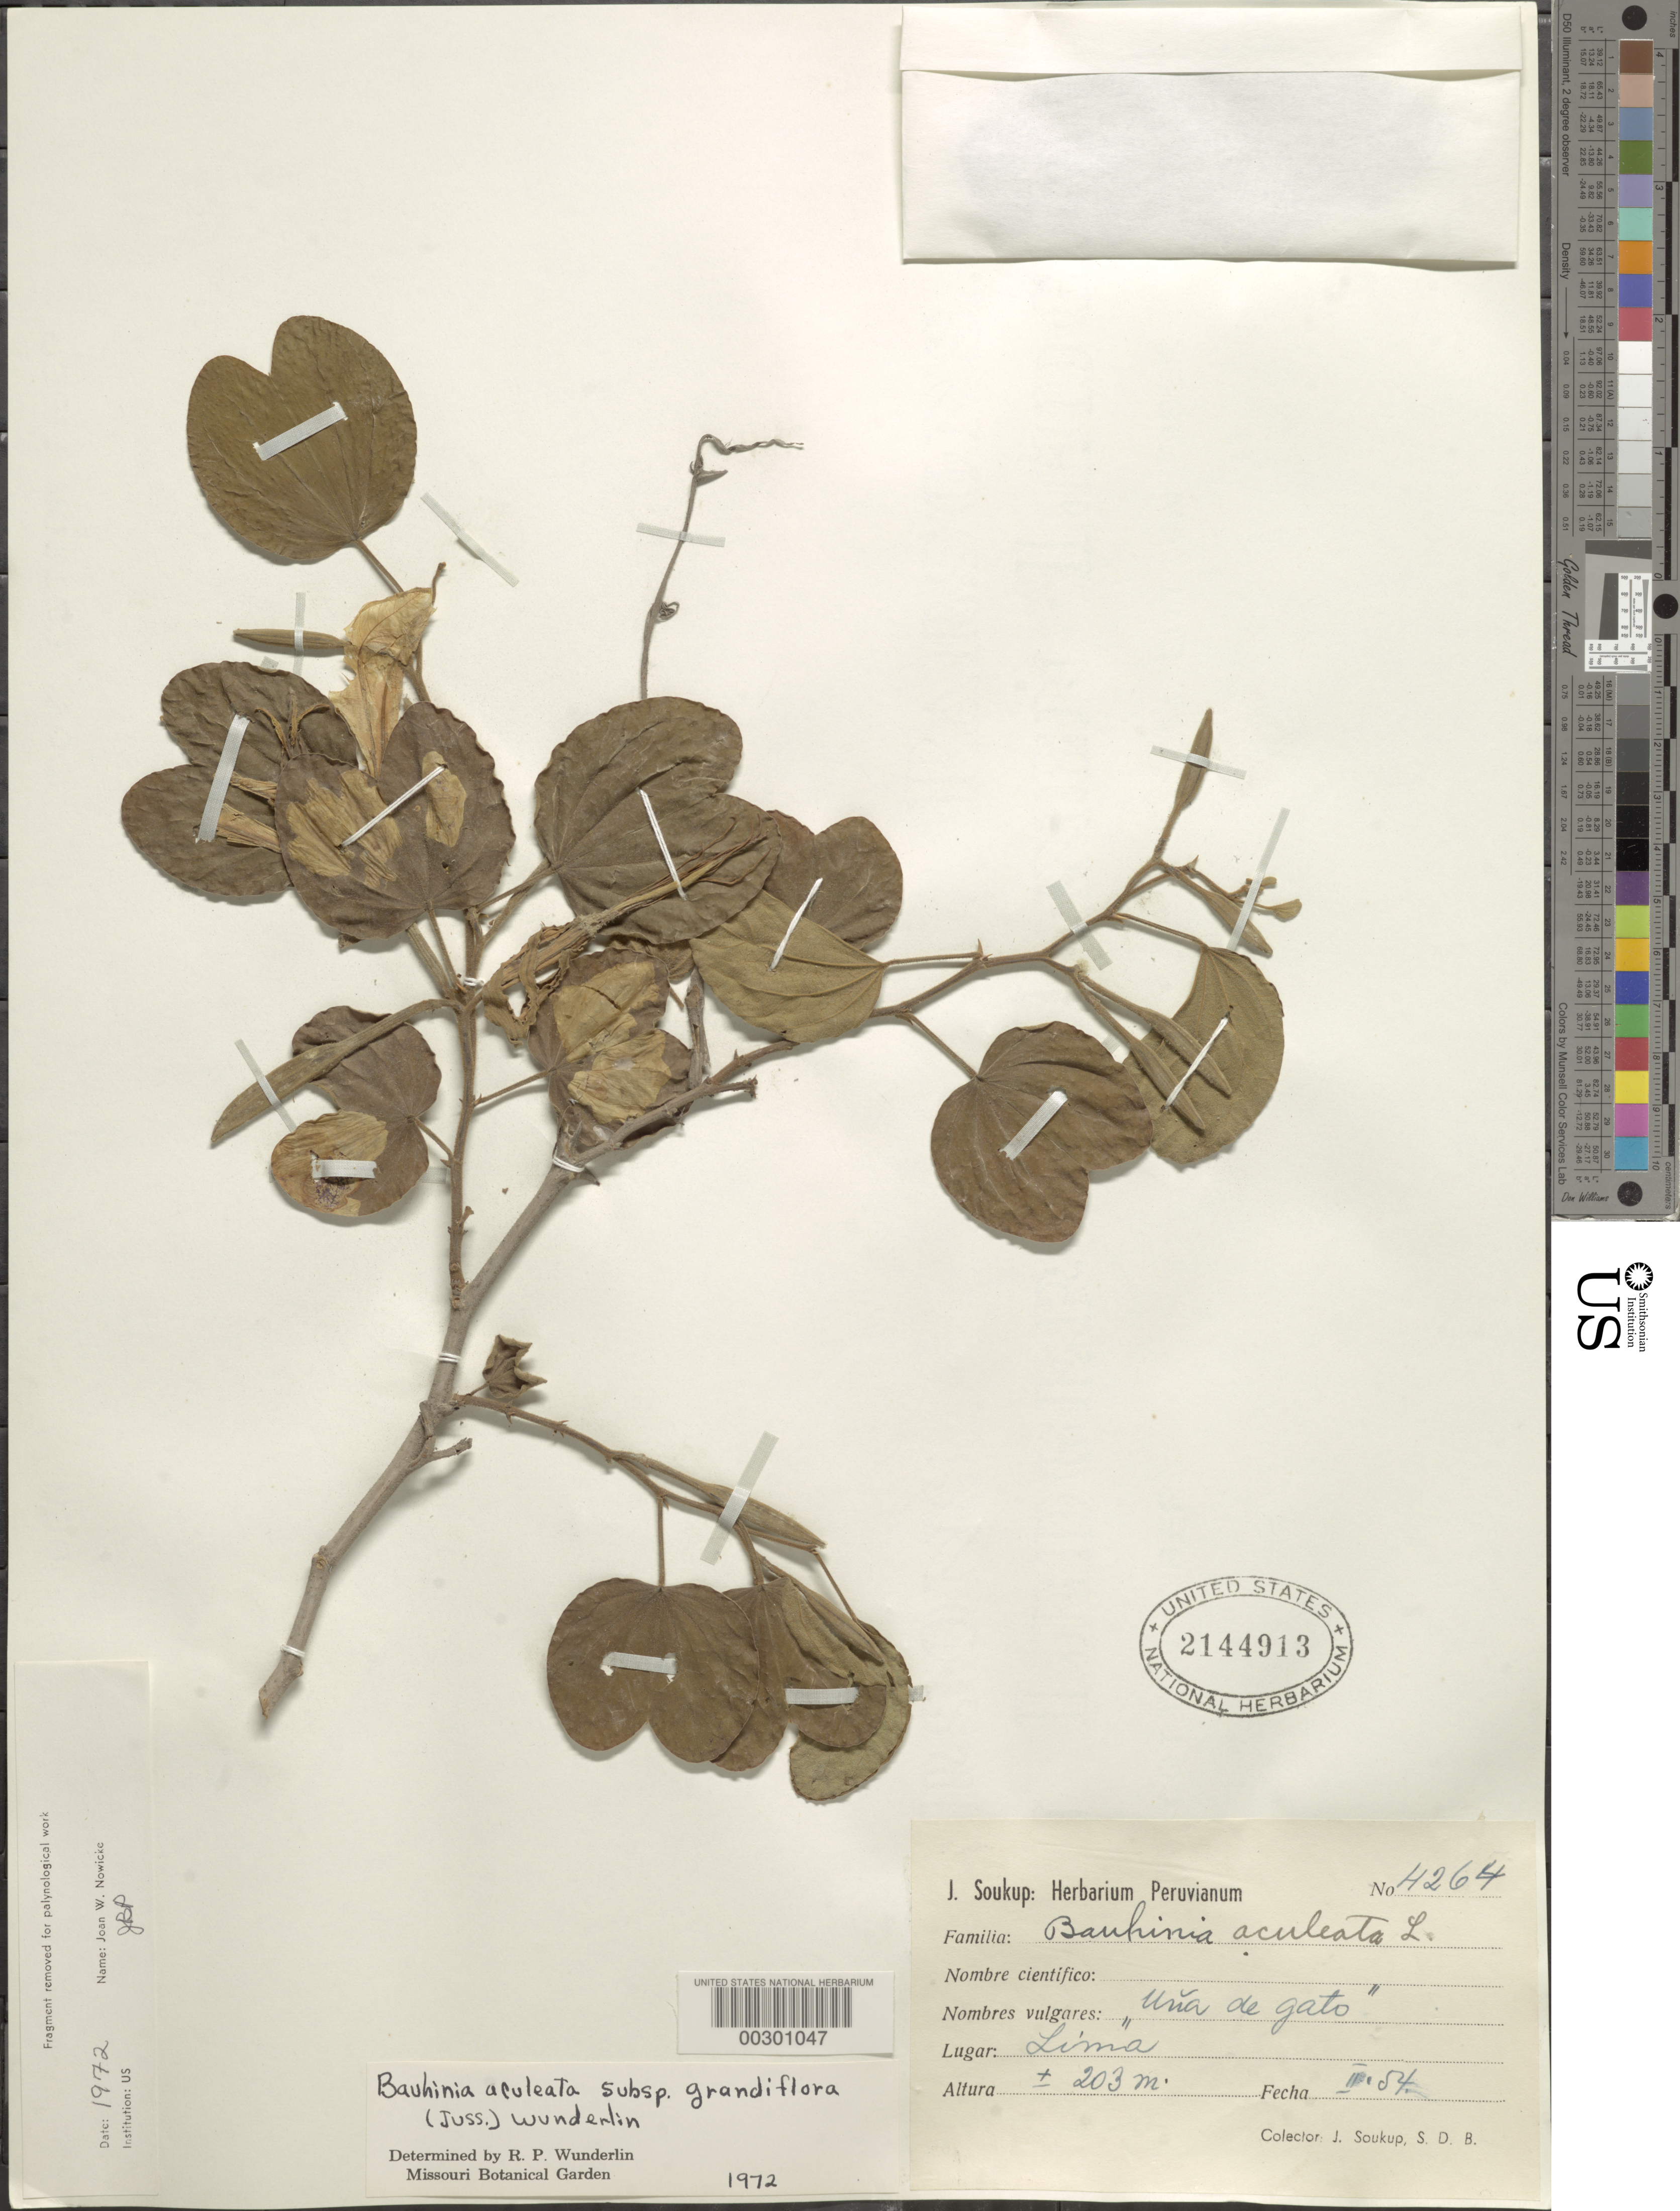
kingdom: Plantae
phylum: Tracheophyta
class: Magnoliopsida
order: Fabales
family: Fabaceae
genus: Bauhinia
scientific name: Bauhinia aculeata subsp. grandiflora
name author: (Juss.) Wunderlin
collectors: J. J. Soukup & A. L. Miranda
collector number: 4264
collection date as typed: Feb 1954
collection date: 1954-02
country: Peru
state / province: Lima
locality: Lima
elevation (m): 203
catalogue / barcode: US 2144913